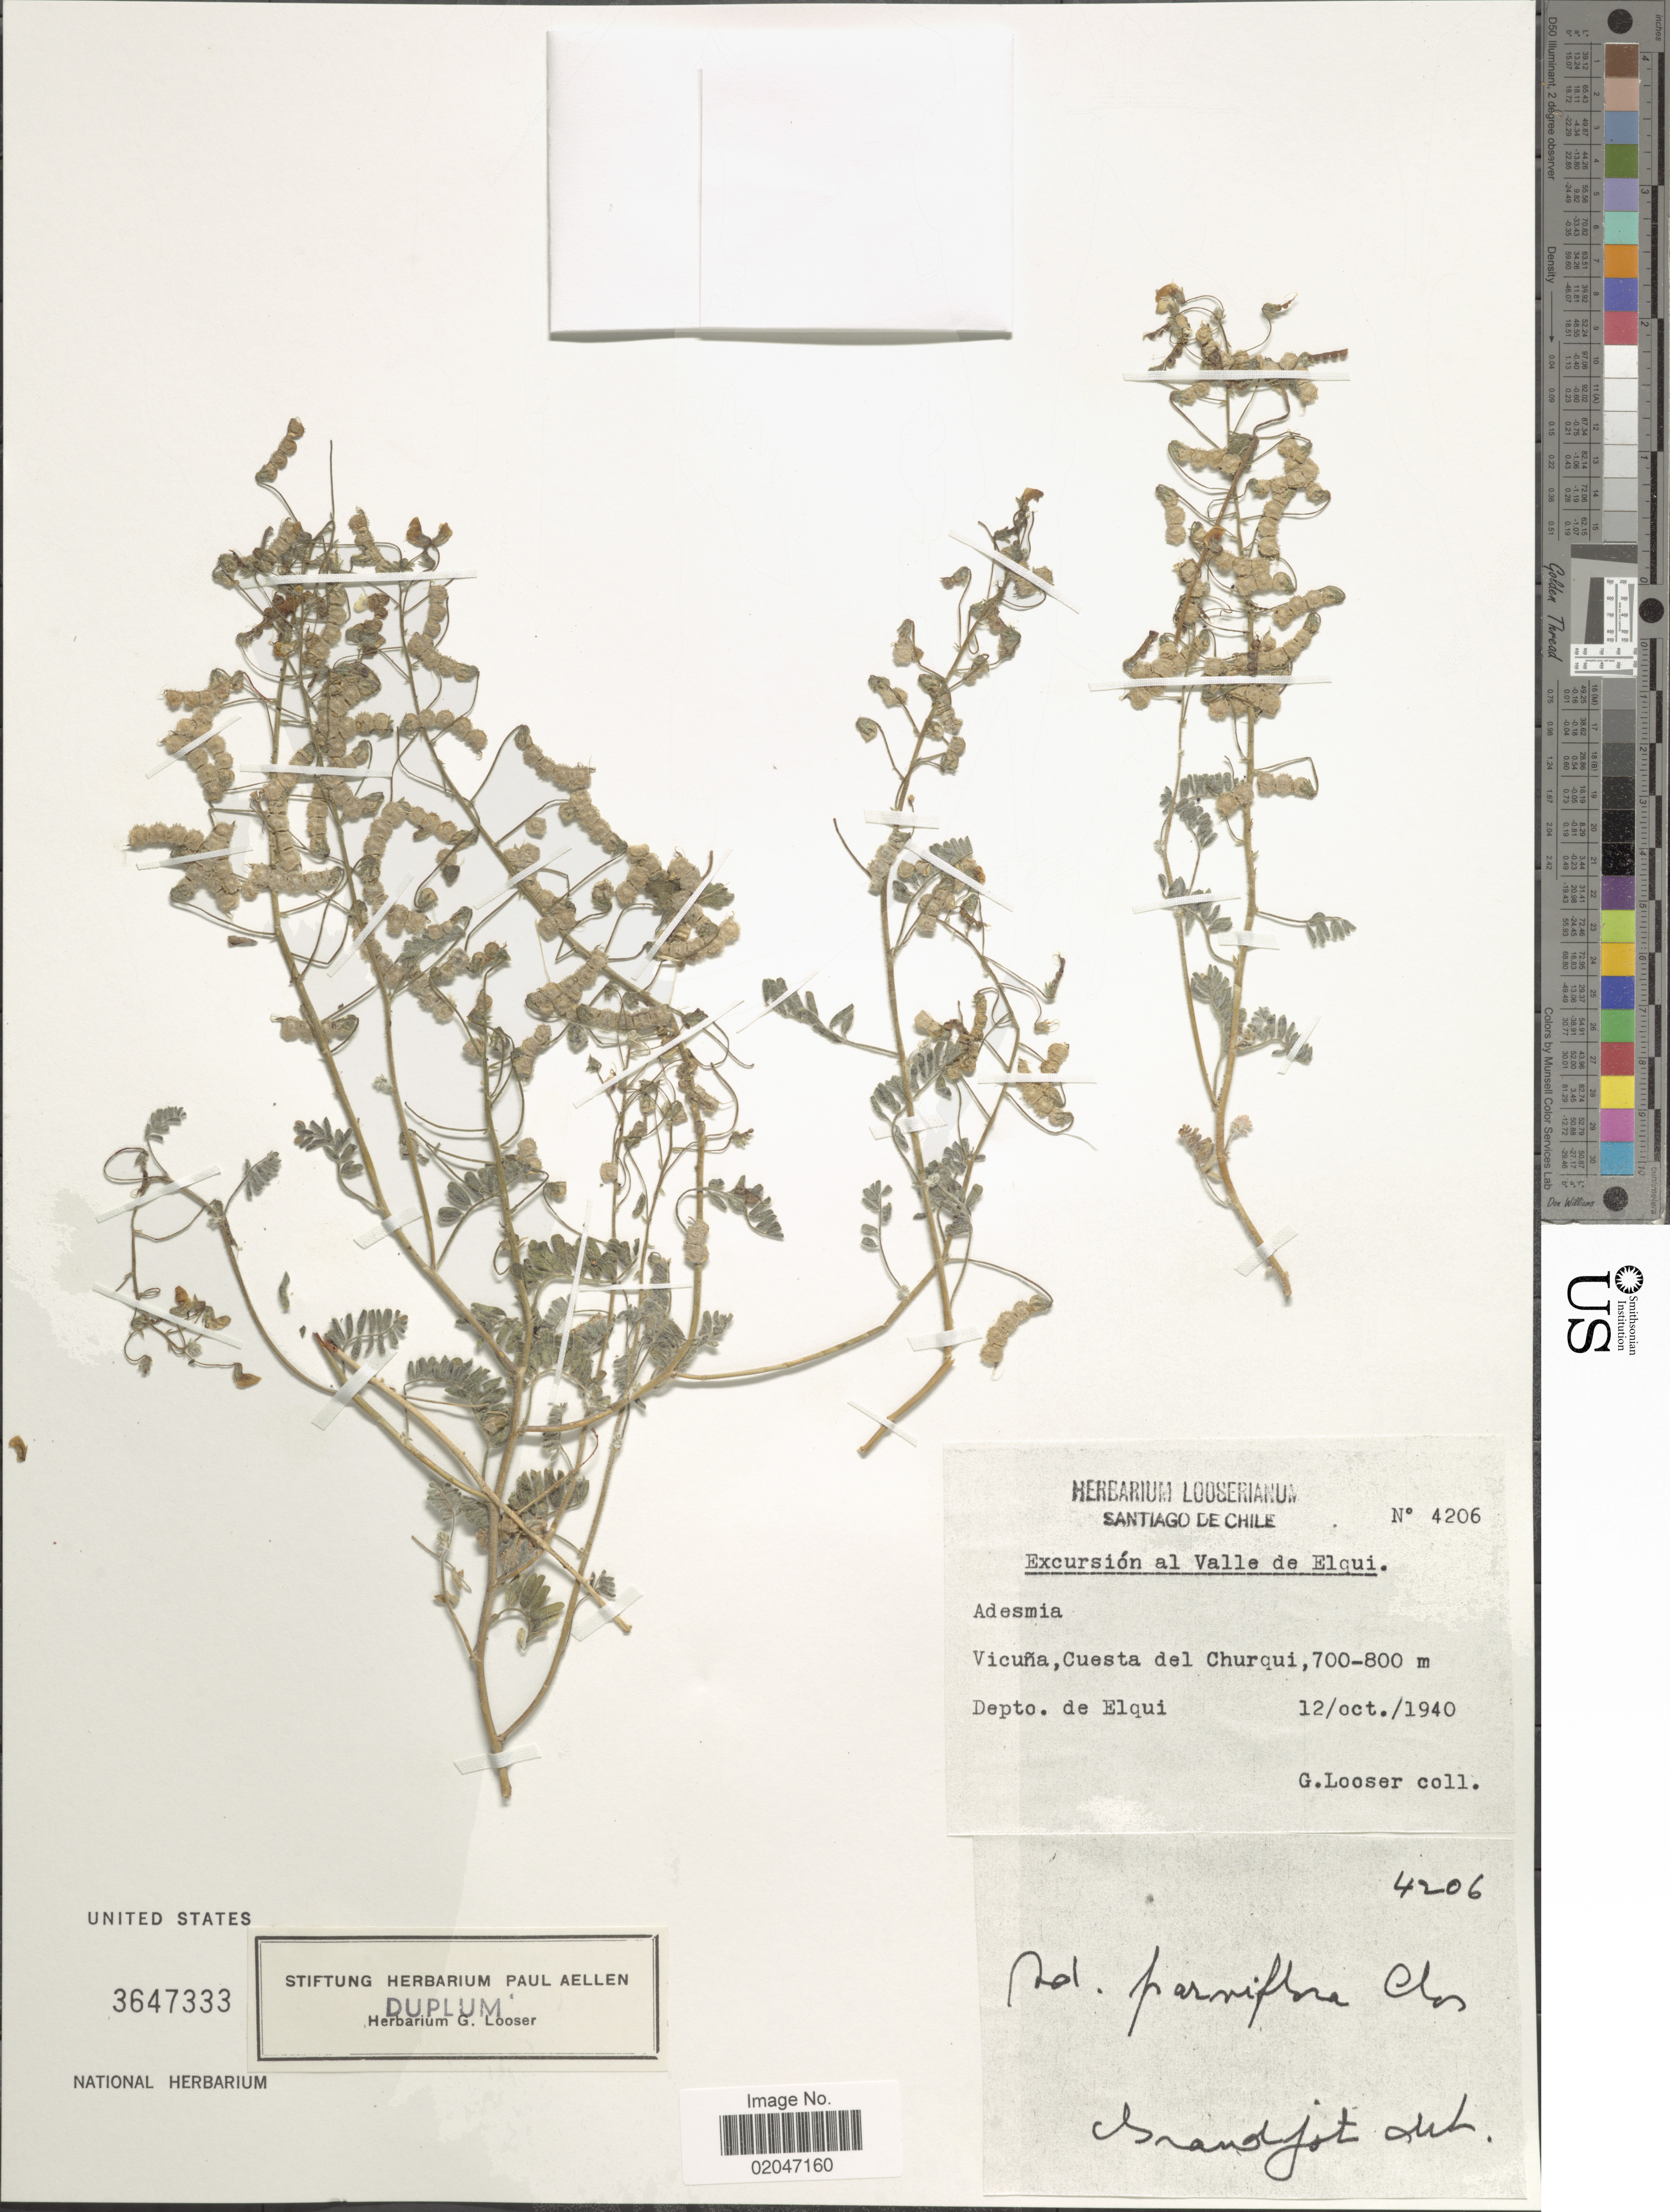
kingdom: Plantae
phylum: Tracheophyta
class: Magnoliopsida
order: Fabales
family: Fabaceae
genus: Adesmia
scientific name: Adesmia parviflora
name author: Clos in Gay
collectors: G. Looser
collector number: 4206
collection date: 1940-10-12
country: Chile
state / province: Región Metropolitana (RM)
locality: Santiago de Chile, Vicuña, Cuesta del Churqui, Depto de Elqui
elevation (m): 700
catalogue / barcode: US 3647333